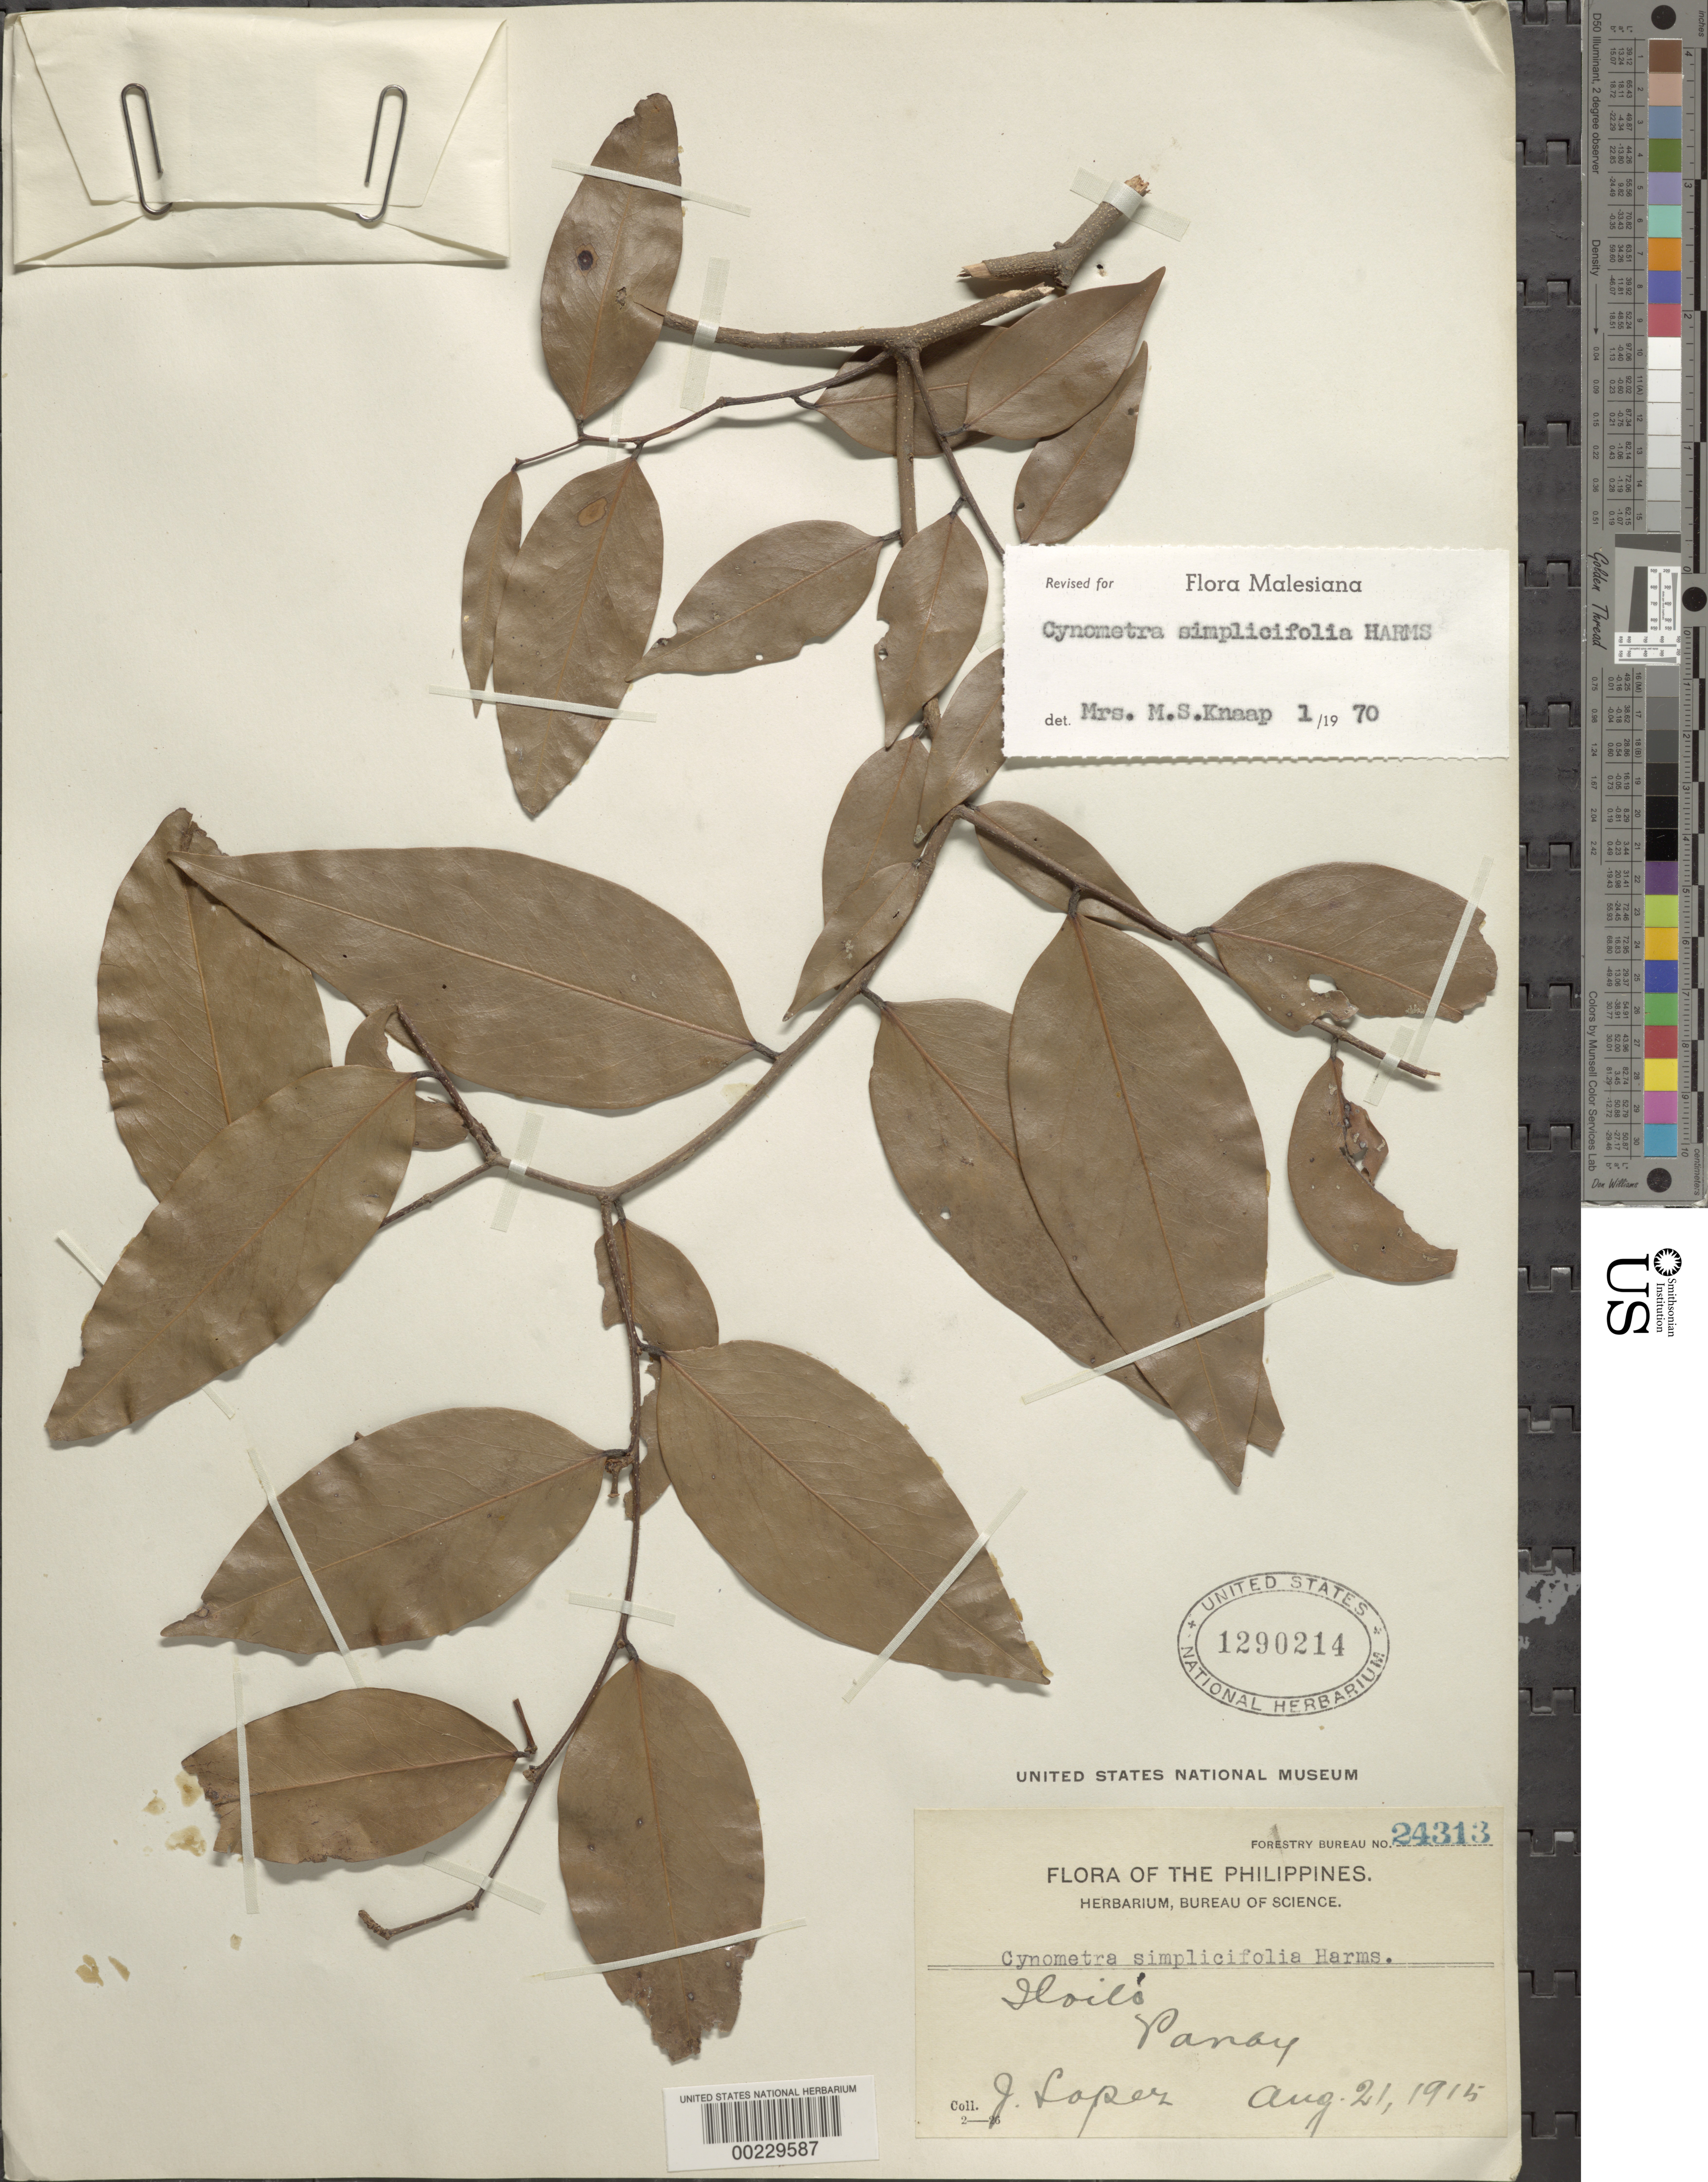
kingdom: Plantae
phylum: Tracheophyta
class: Magnoliopsida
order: Fabales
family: Fabaceae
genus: Cynometra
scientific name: Cynometra simplicifolia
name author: Harms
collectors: J. Lopez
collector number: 24313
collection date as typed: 21 Aug 1915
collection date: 1915-08-21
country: Philippines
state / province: Western Visayas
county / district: Iloilo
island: Panay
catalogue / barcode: US 1290214